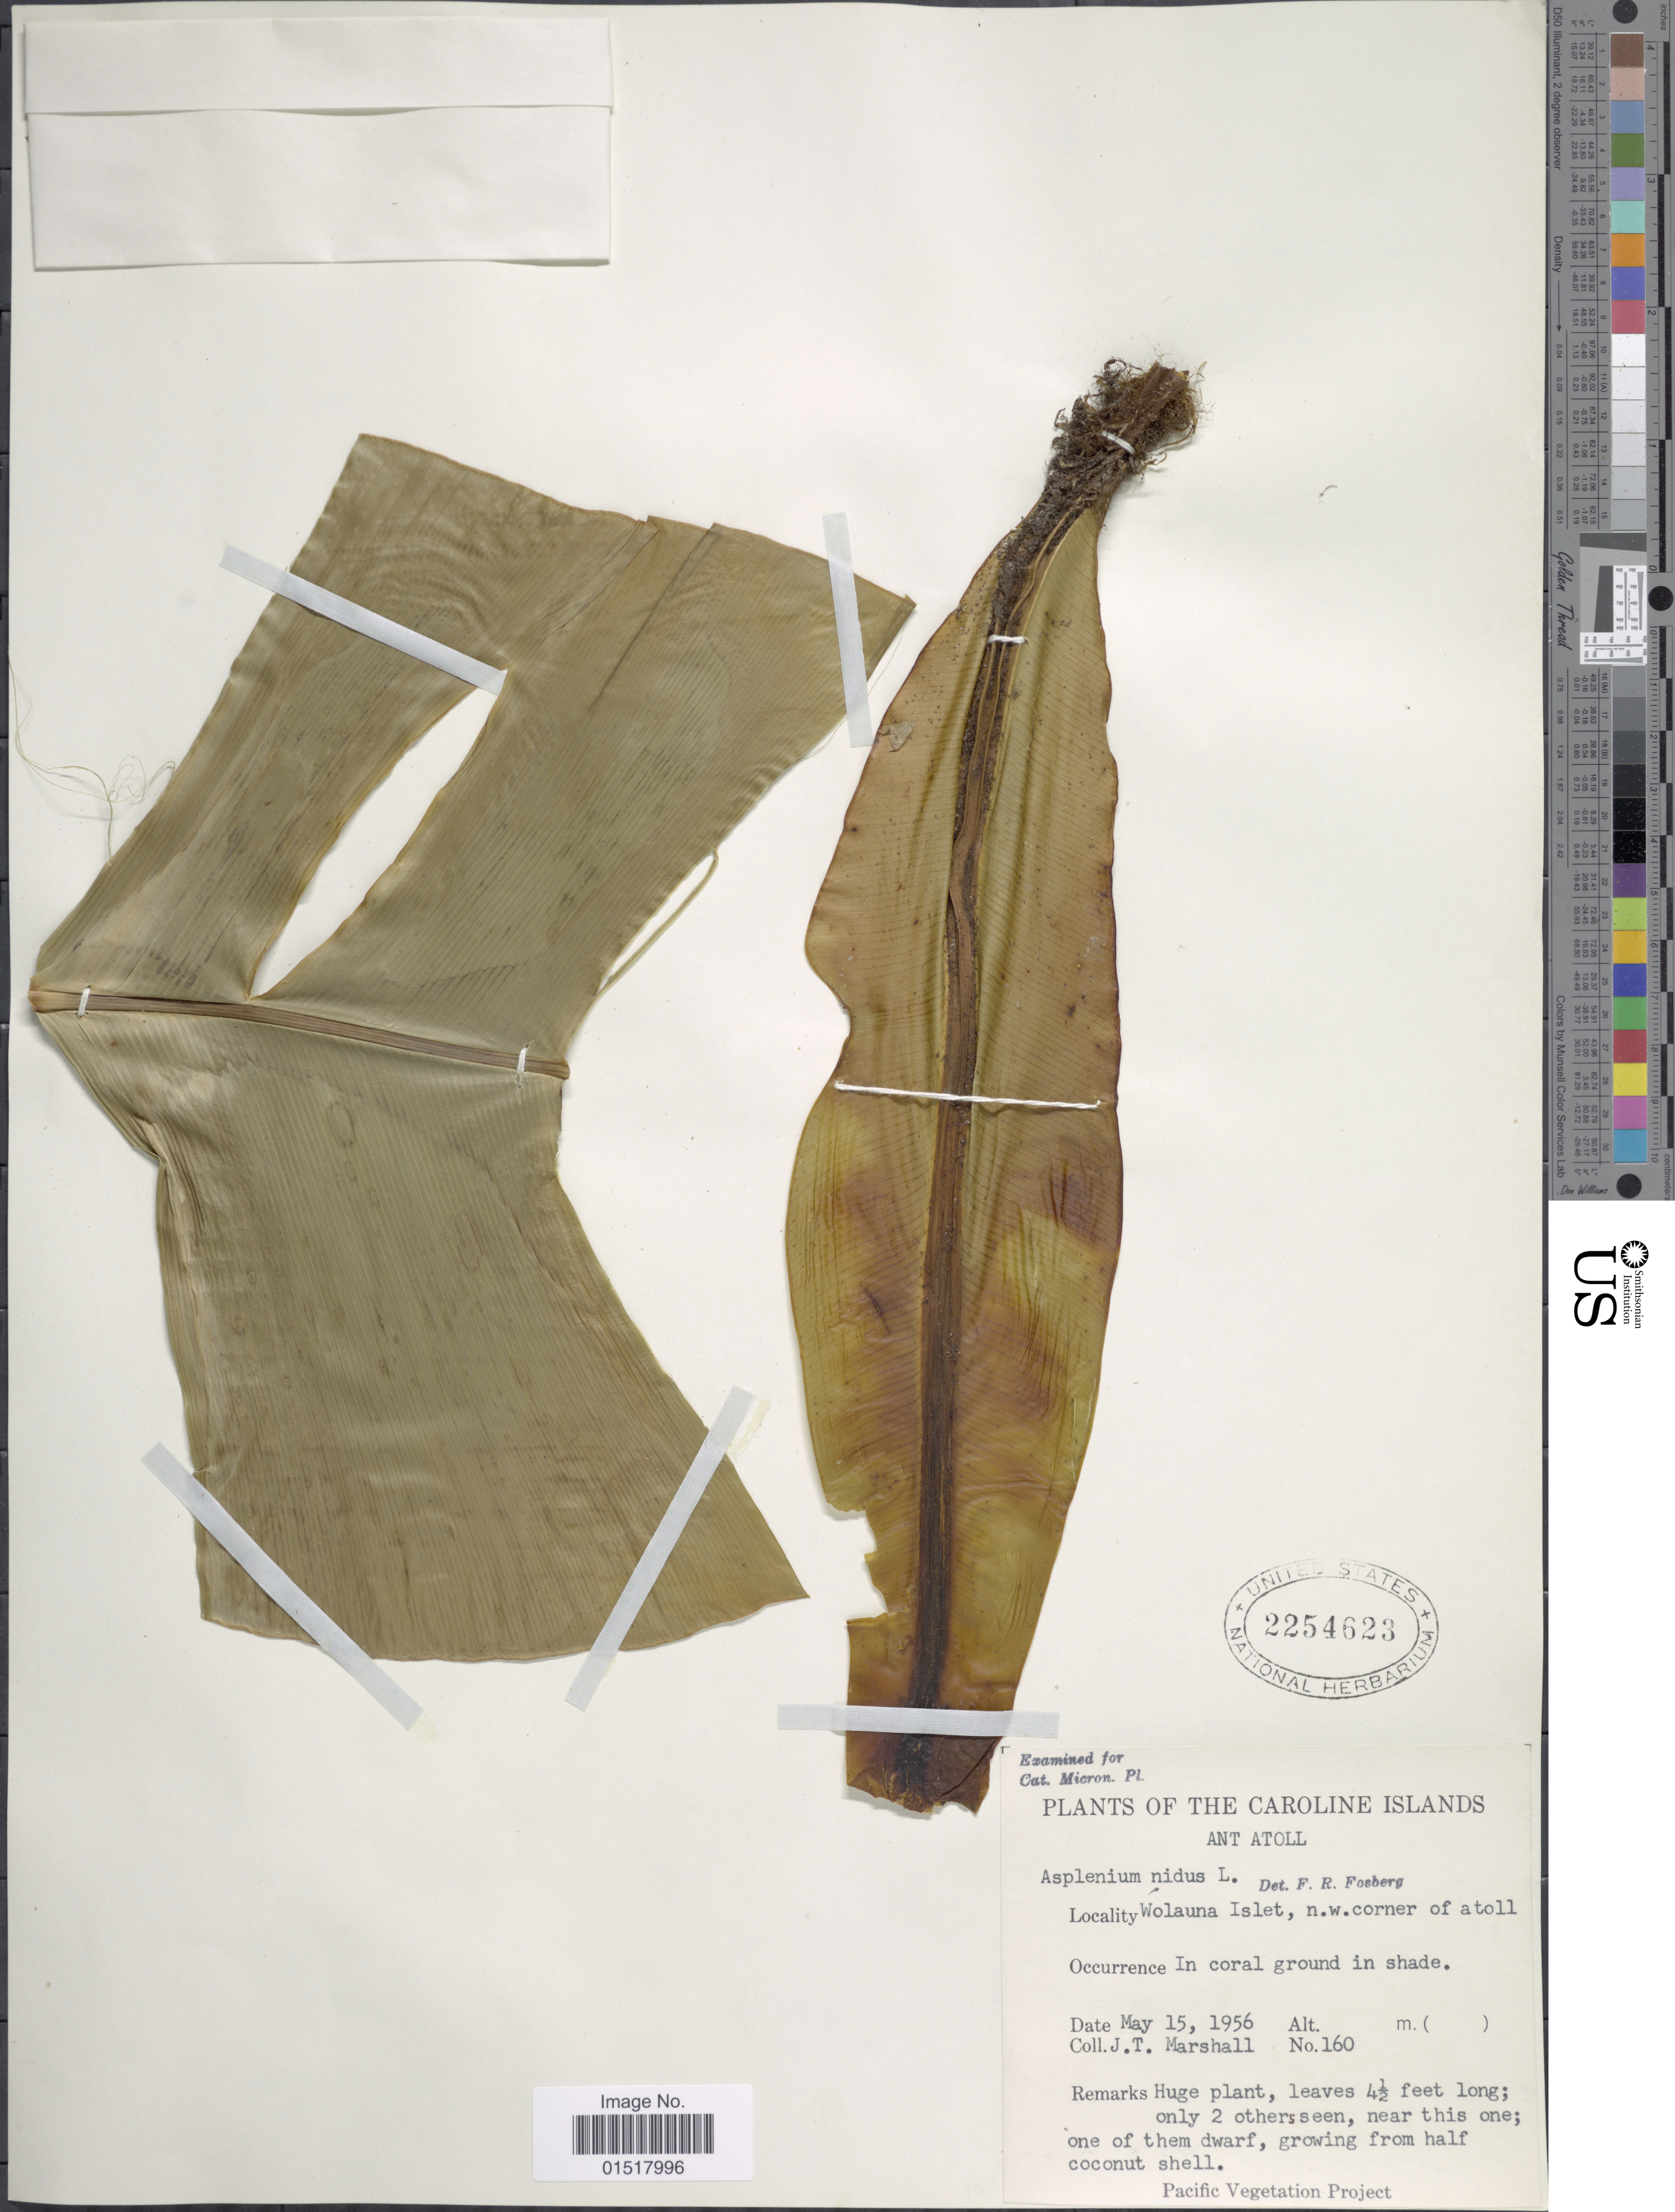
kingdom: Plantae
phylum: Tracheophyta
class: Polypodiopsida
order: Polypodiales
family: Aspleniaceae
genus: Asplenium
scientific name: Asplenium nidus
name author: L.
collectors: J. T. Marshall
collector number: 160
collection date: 1956-05-15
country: Micronesia, Federated States of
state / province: Pohnpei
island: Ant Atoll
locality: Caroline Islands. Ant Atoll. Wolauna Islet, n.w. corner of atoll.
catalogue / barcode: US 2254623